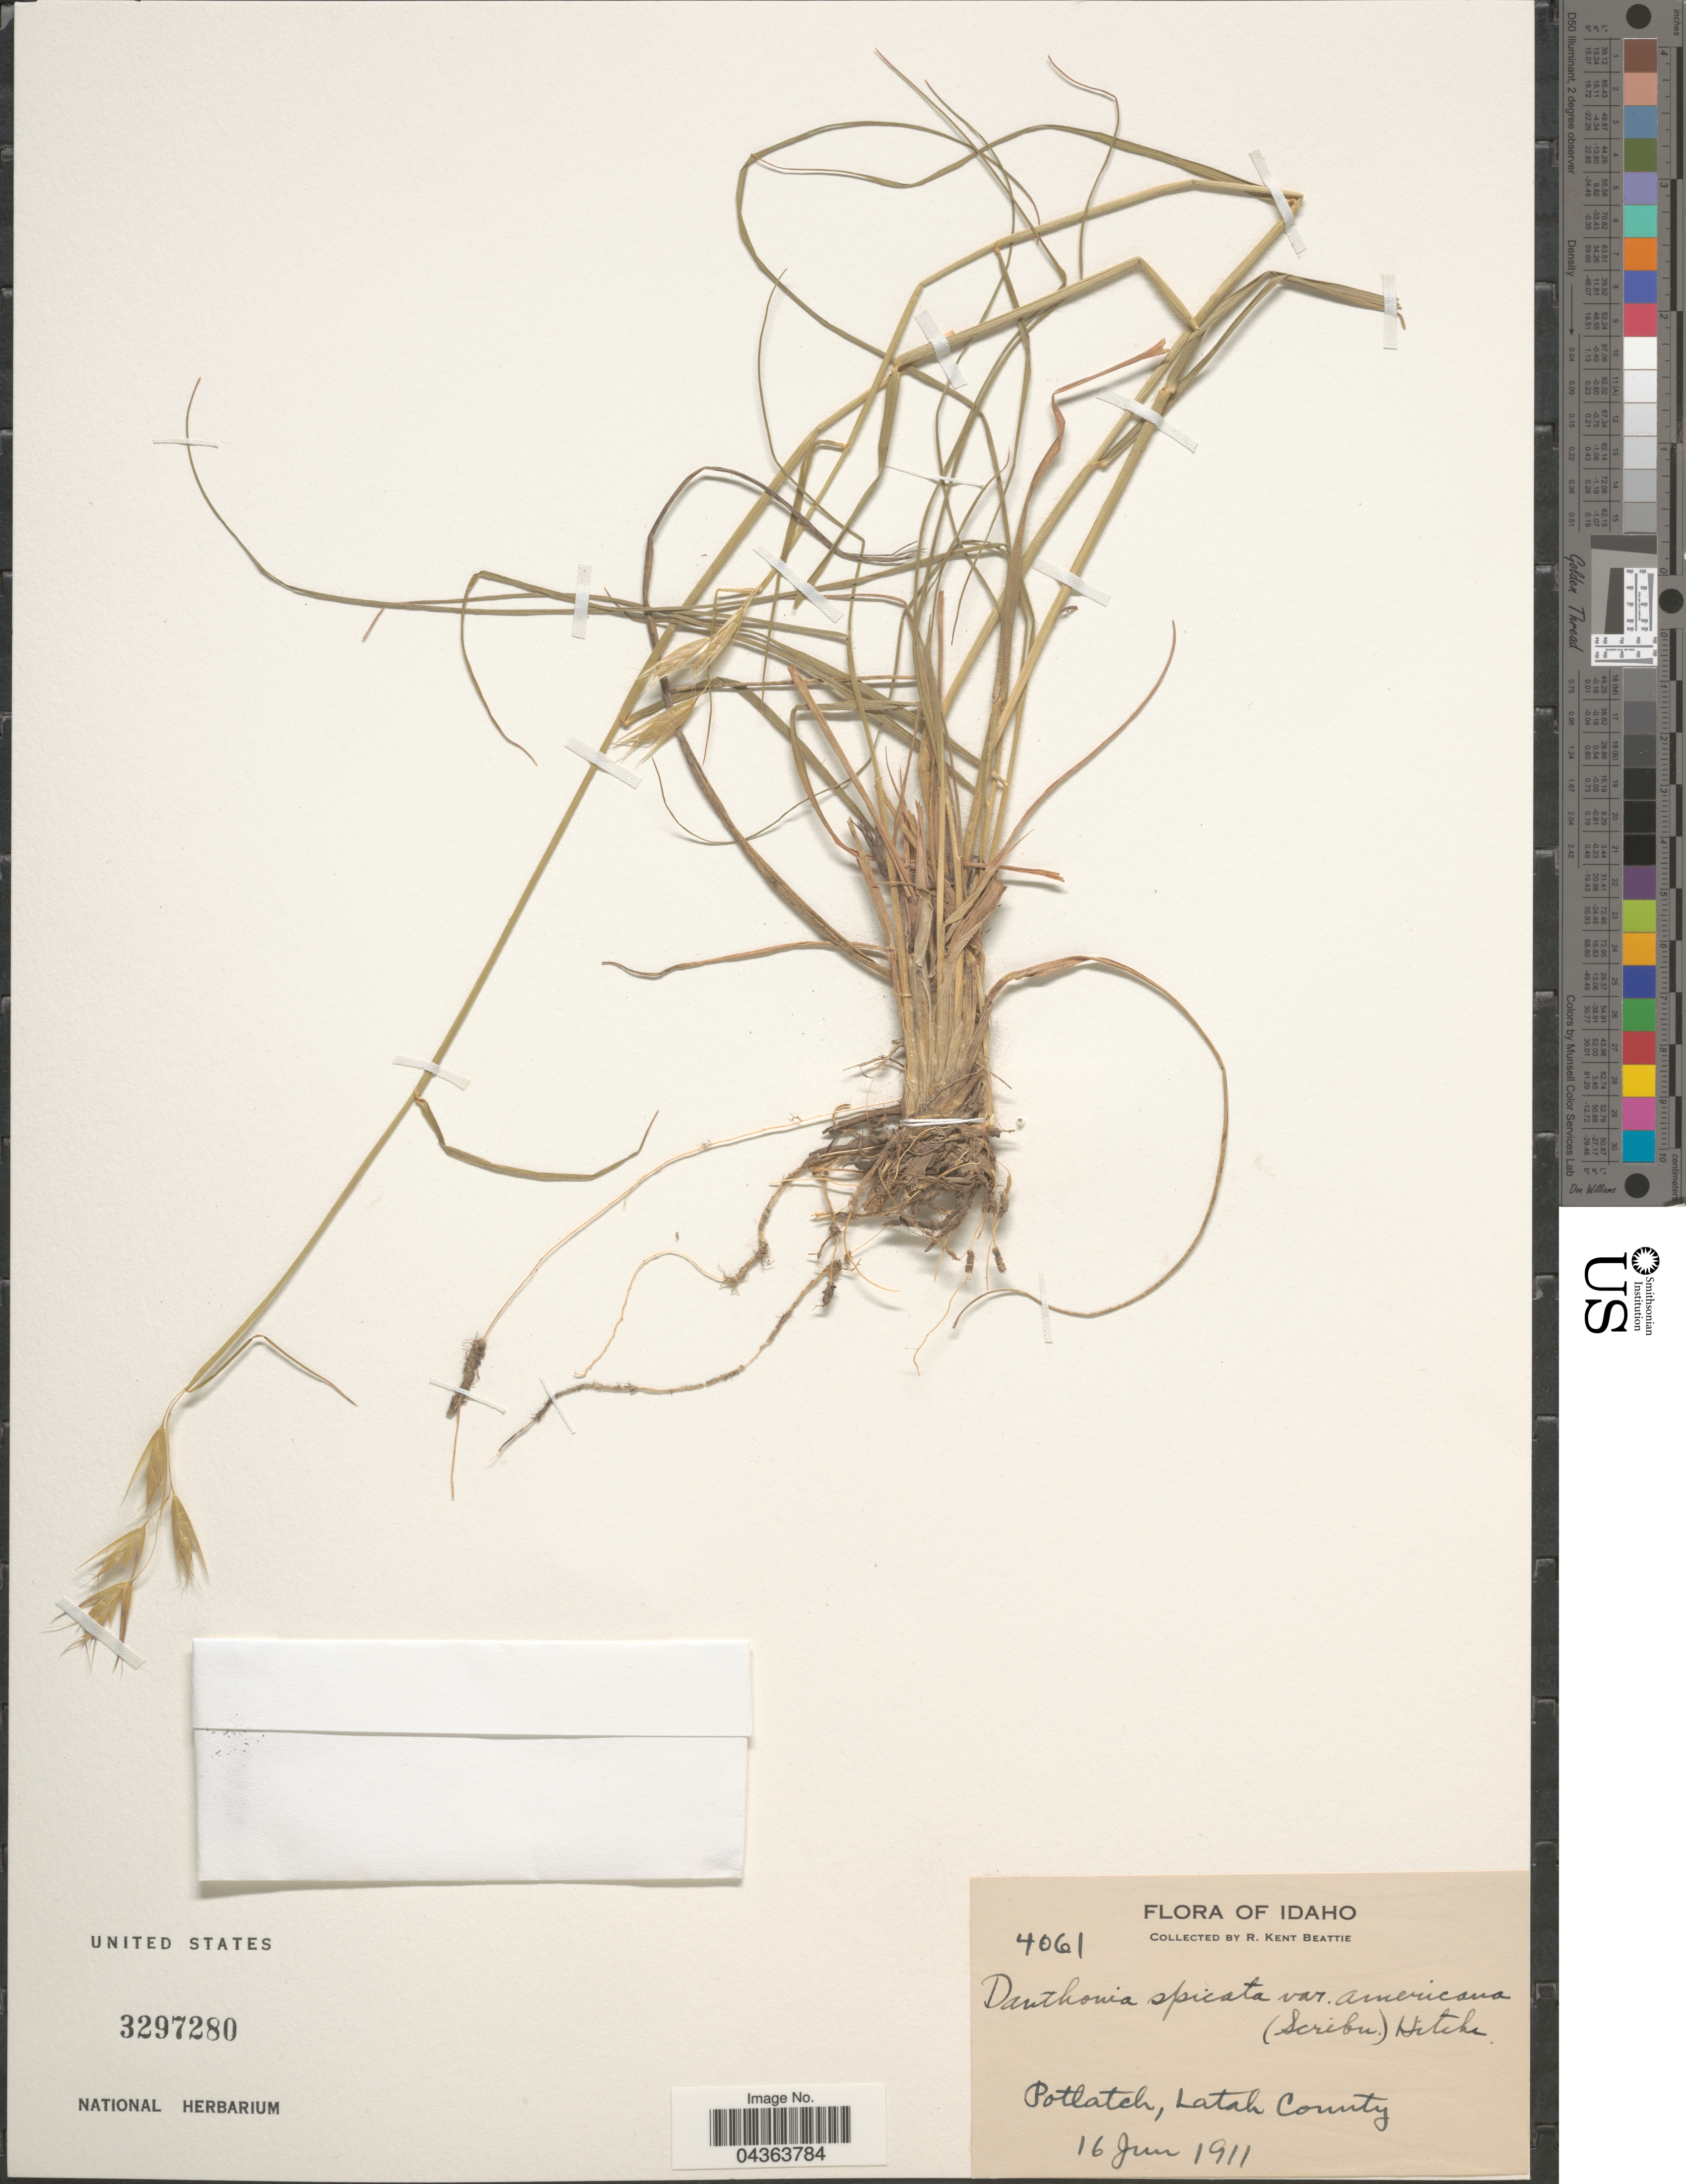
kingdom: Plantae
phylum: Tracheophyta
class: Liliopsida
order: Poales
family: Poaceae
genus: Danthonia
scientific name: Danthonia spicata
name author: (L.) P. Beauv. ex Roem. & Schult.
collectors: R. K. Beattie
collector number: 4061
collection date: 1911-06-16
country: United States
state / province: Idaho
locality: Potlatch, Latah County.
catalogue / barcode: US 3297280